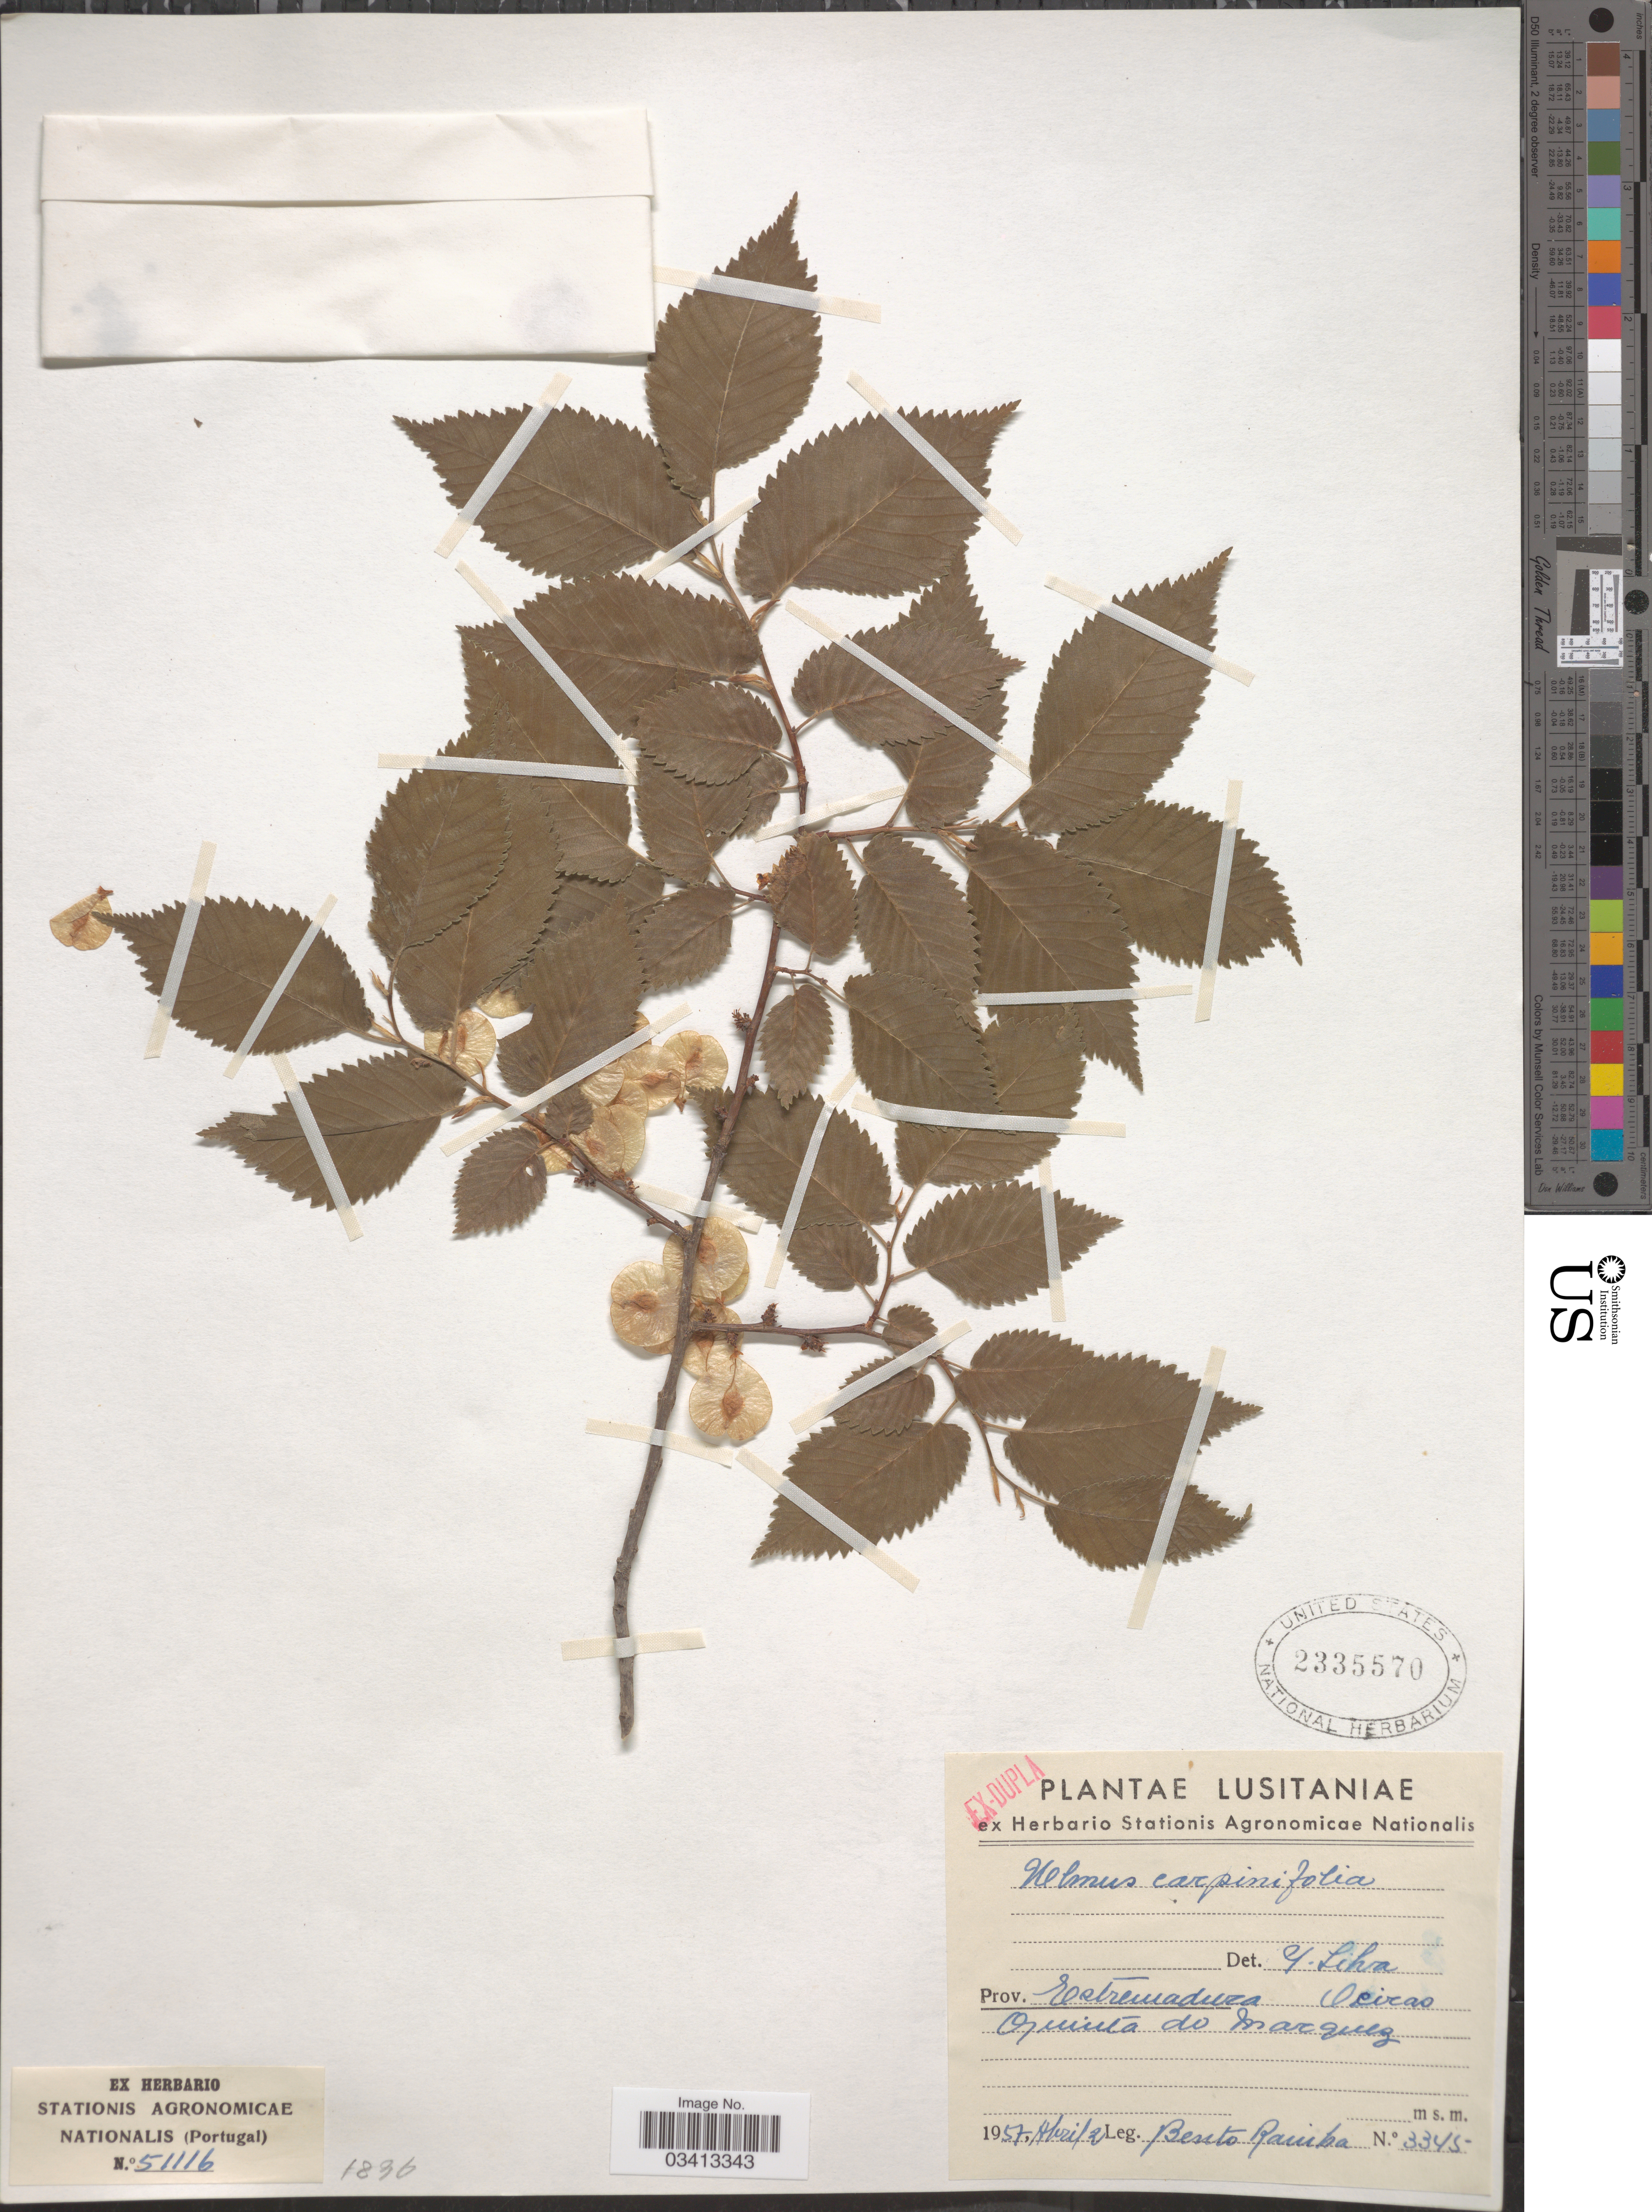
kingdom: Plantae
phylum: Tracheophyta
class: Magnoliopsida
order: Rosales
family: Ulmaceae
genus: Ulmus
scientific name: Ulmus carpinifolia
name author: Gled.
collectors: B. Rainha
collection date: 1957-04-02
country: Portugal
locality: Prov. Estremadura Ocirao. Quinta do Marquez. Lusitaniae.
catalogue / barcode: US 2335570